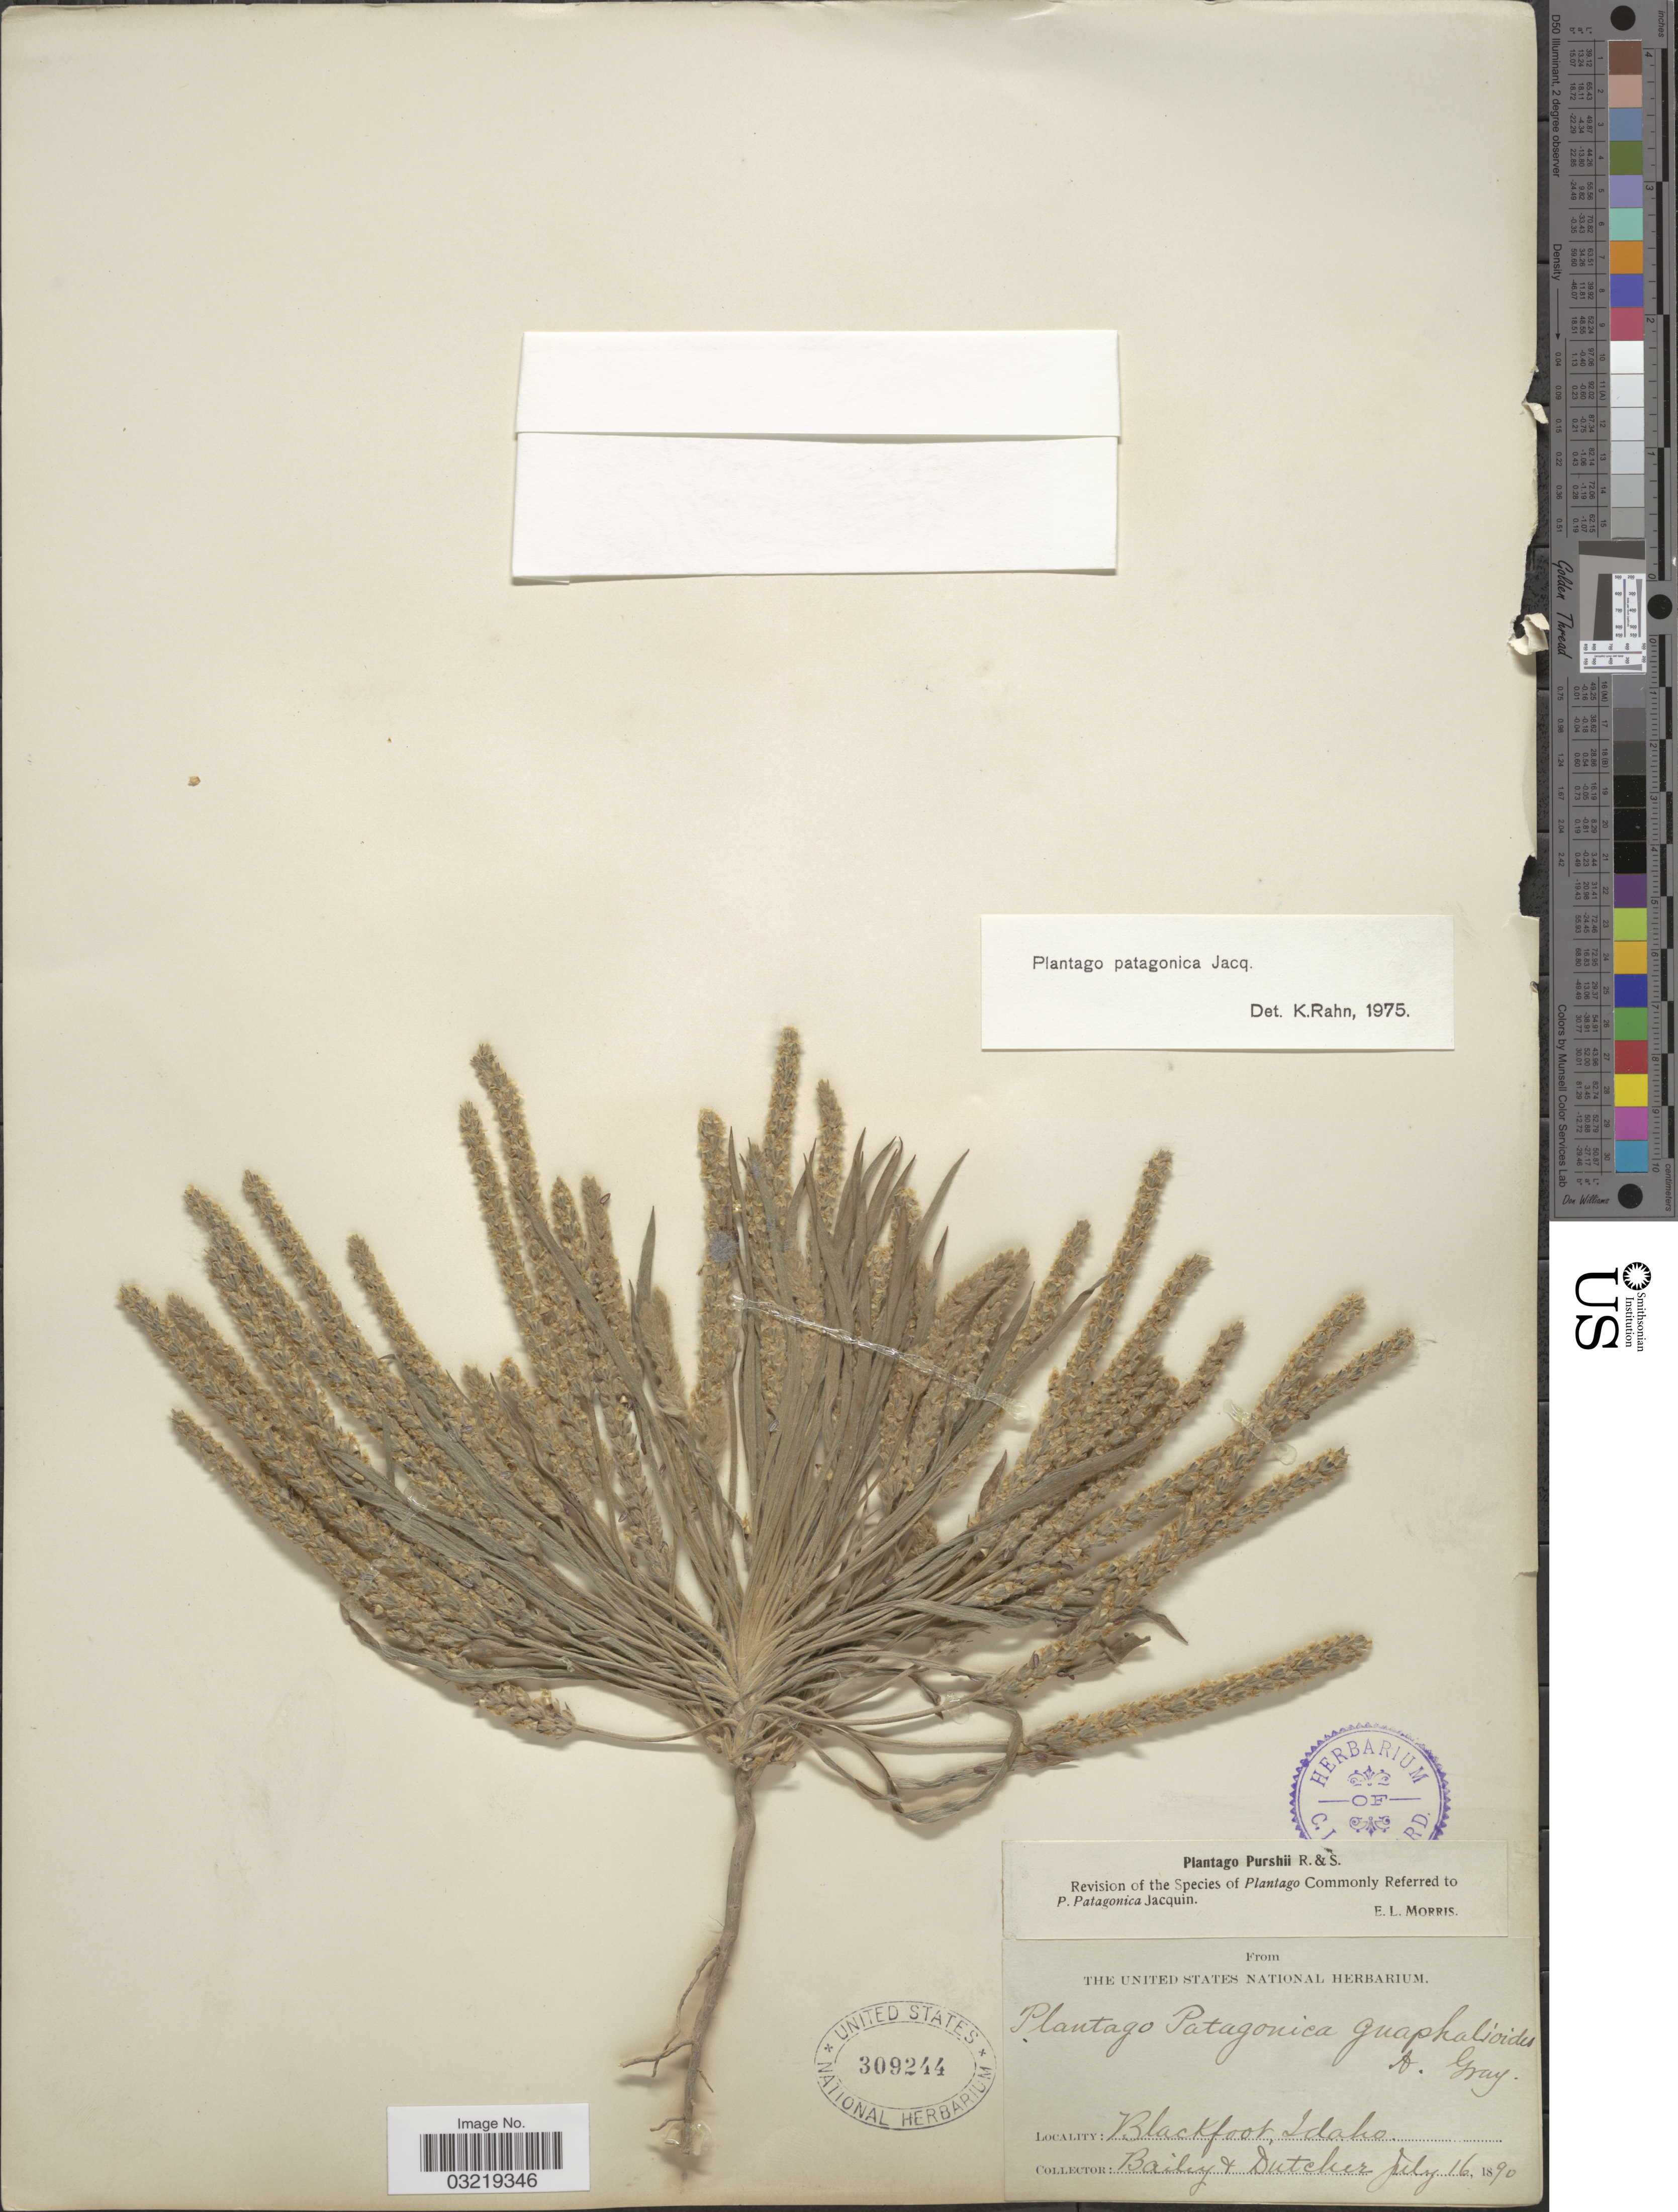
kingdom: Plantae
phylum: Tracheophyta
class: Magnoliopsida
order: Lamiales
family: Plantaginaceae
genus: Plantago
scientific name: Plantago patagonica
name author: Jacq.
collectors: Bailey, -- & -. Dutcher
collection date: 1890-07-16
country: United States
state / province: Idaho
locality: Blackfoot.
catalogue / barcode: US 309244